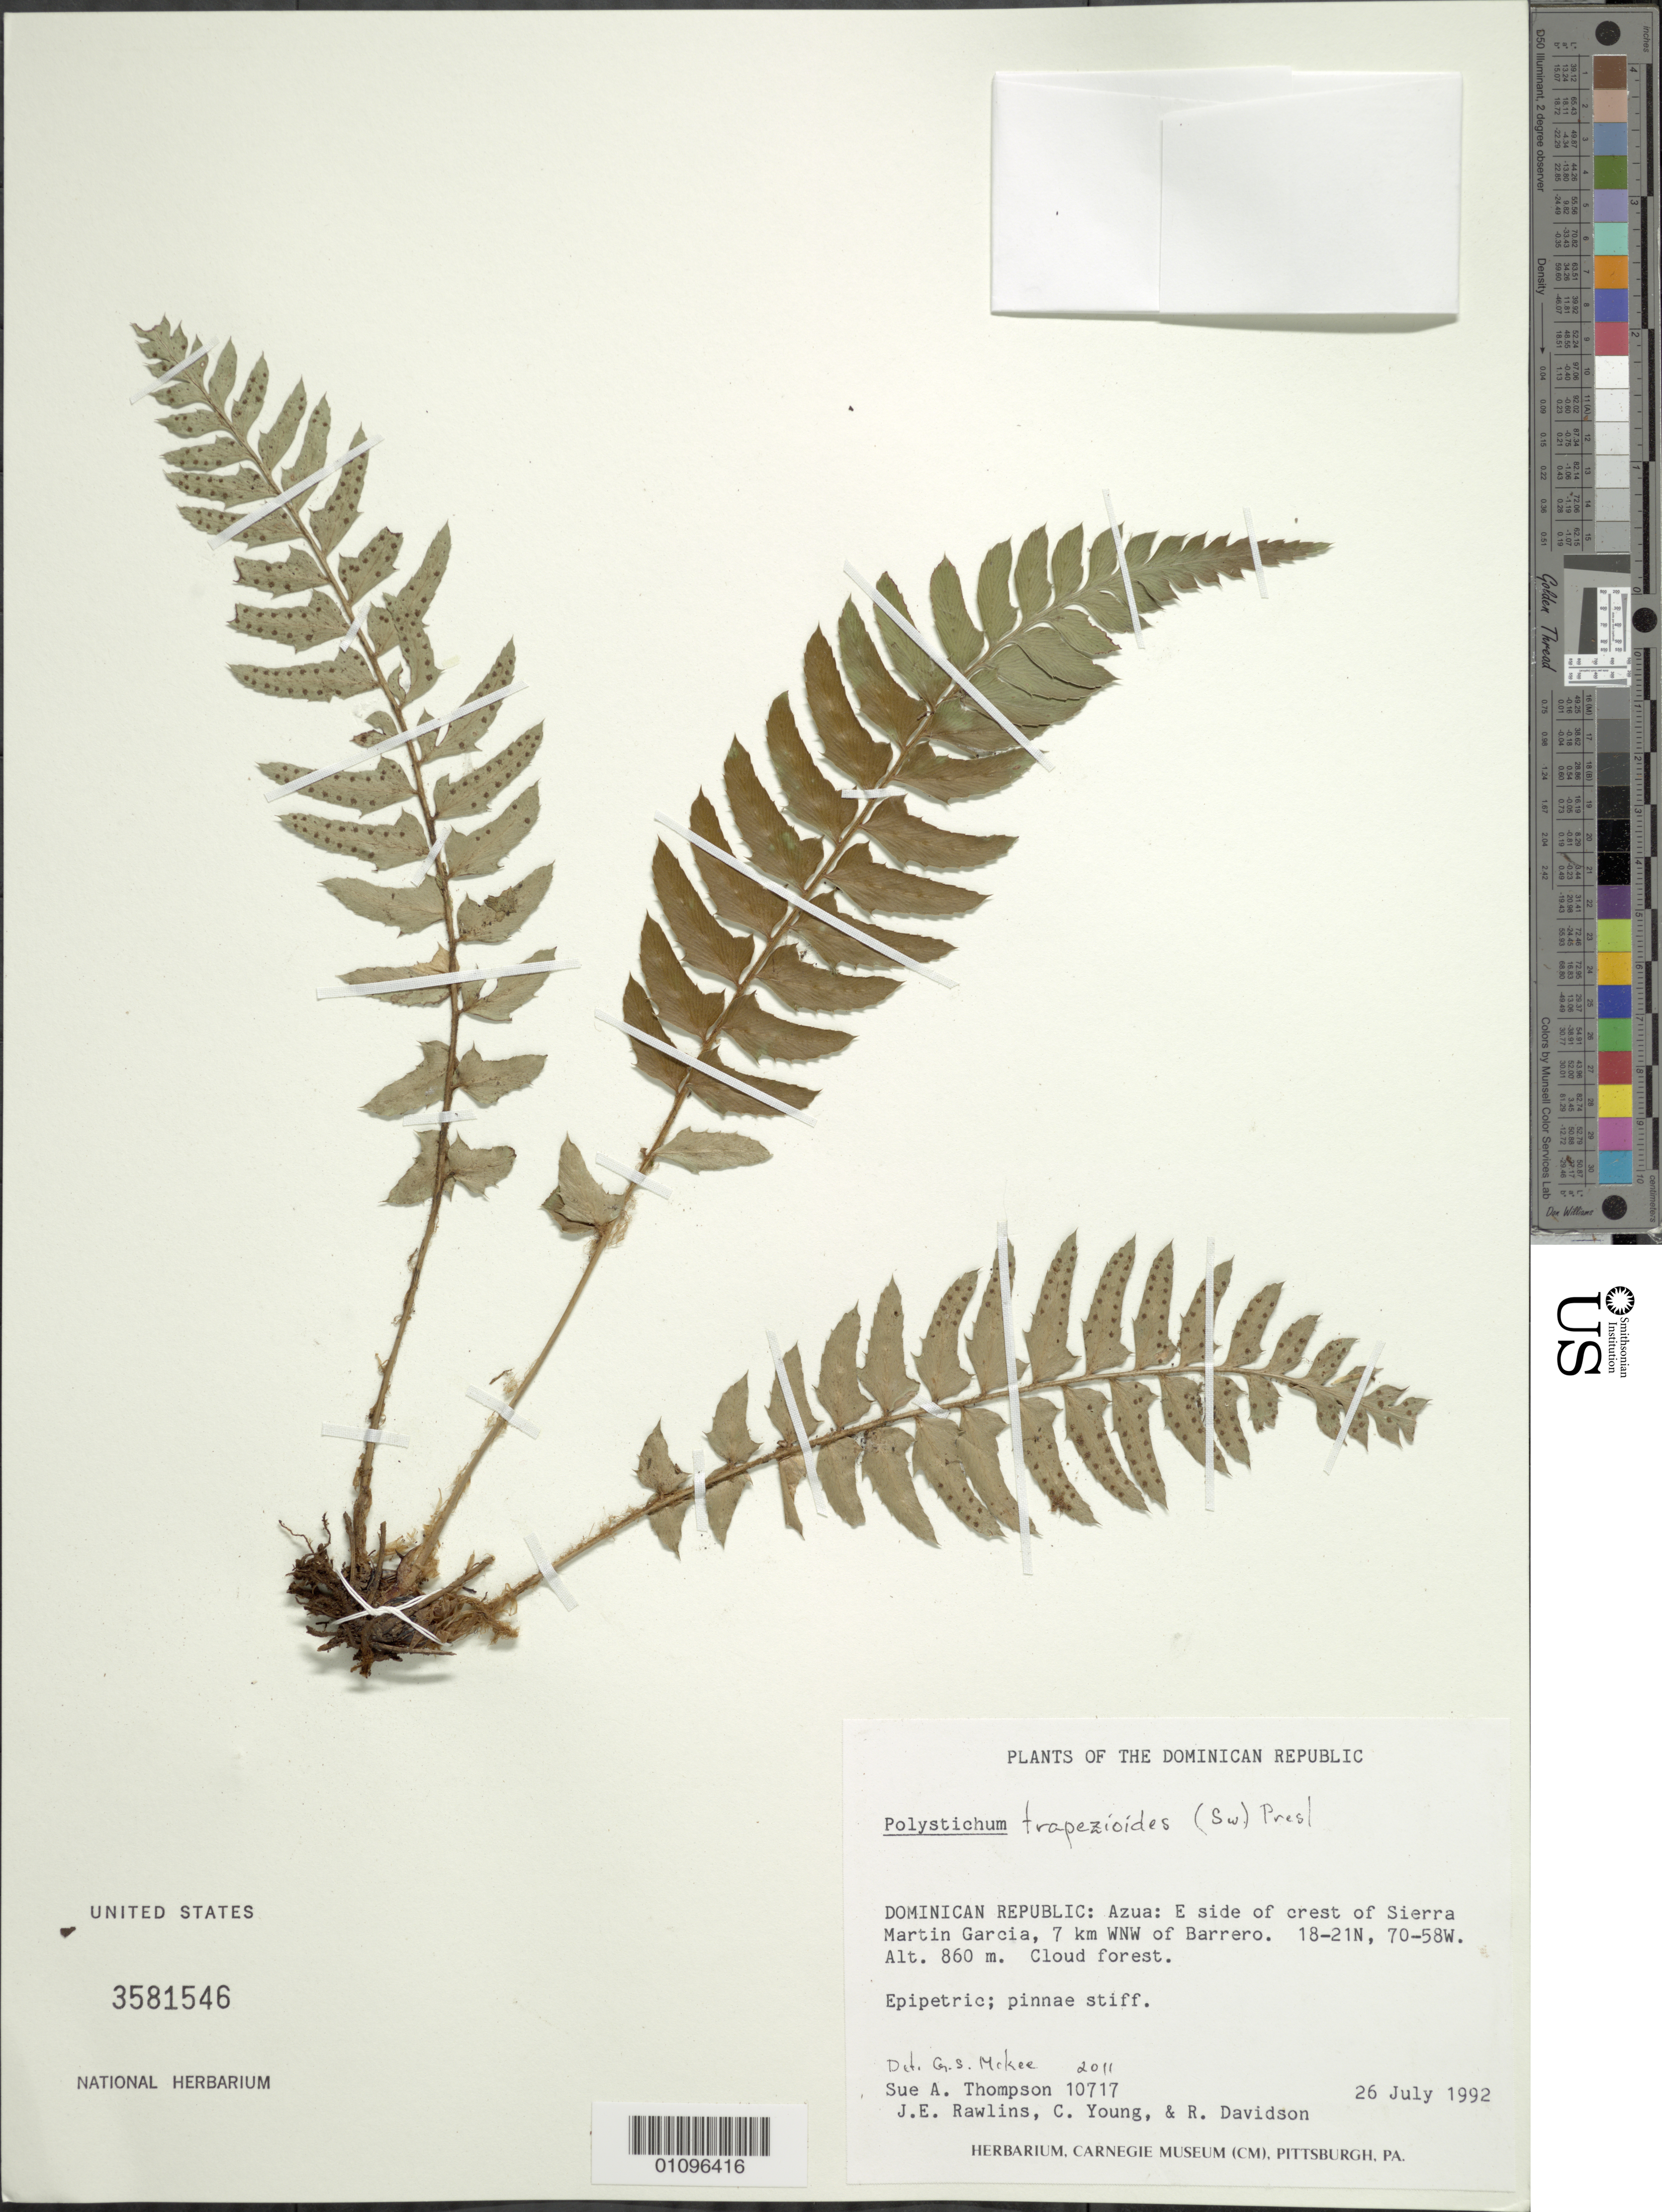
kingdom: Plantae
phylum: Tracheophyta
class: Polypodiopsida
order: Polypodiales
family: Dryopteridaceae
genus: Polystichum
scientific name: Polystichum trapezoides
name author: (Sw.) C. Presl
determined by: McKee, G. S., (US), NMNH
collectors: S. A. Thompson, J. Rawlins, C. Young & R. Davidson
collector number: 10717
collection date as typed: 26 Jul 1992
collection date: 1992-07-26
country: Dominican Republic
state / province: Azua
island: Hispaniola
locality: Sierra Martin Garcia, E side of crest; 7 km WNW of Barrero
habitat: Cloud forest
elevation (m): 860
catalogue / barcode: US 3581546